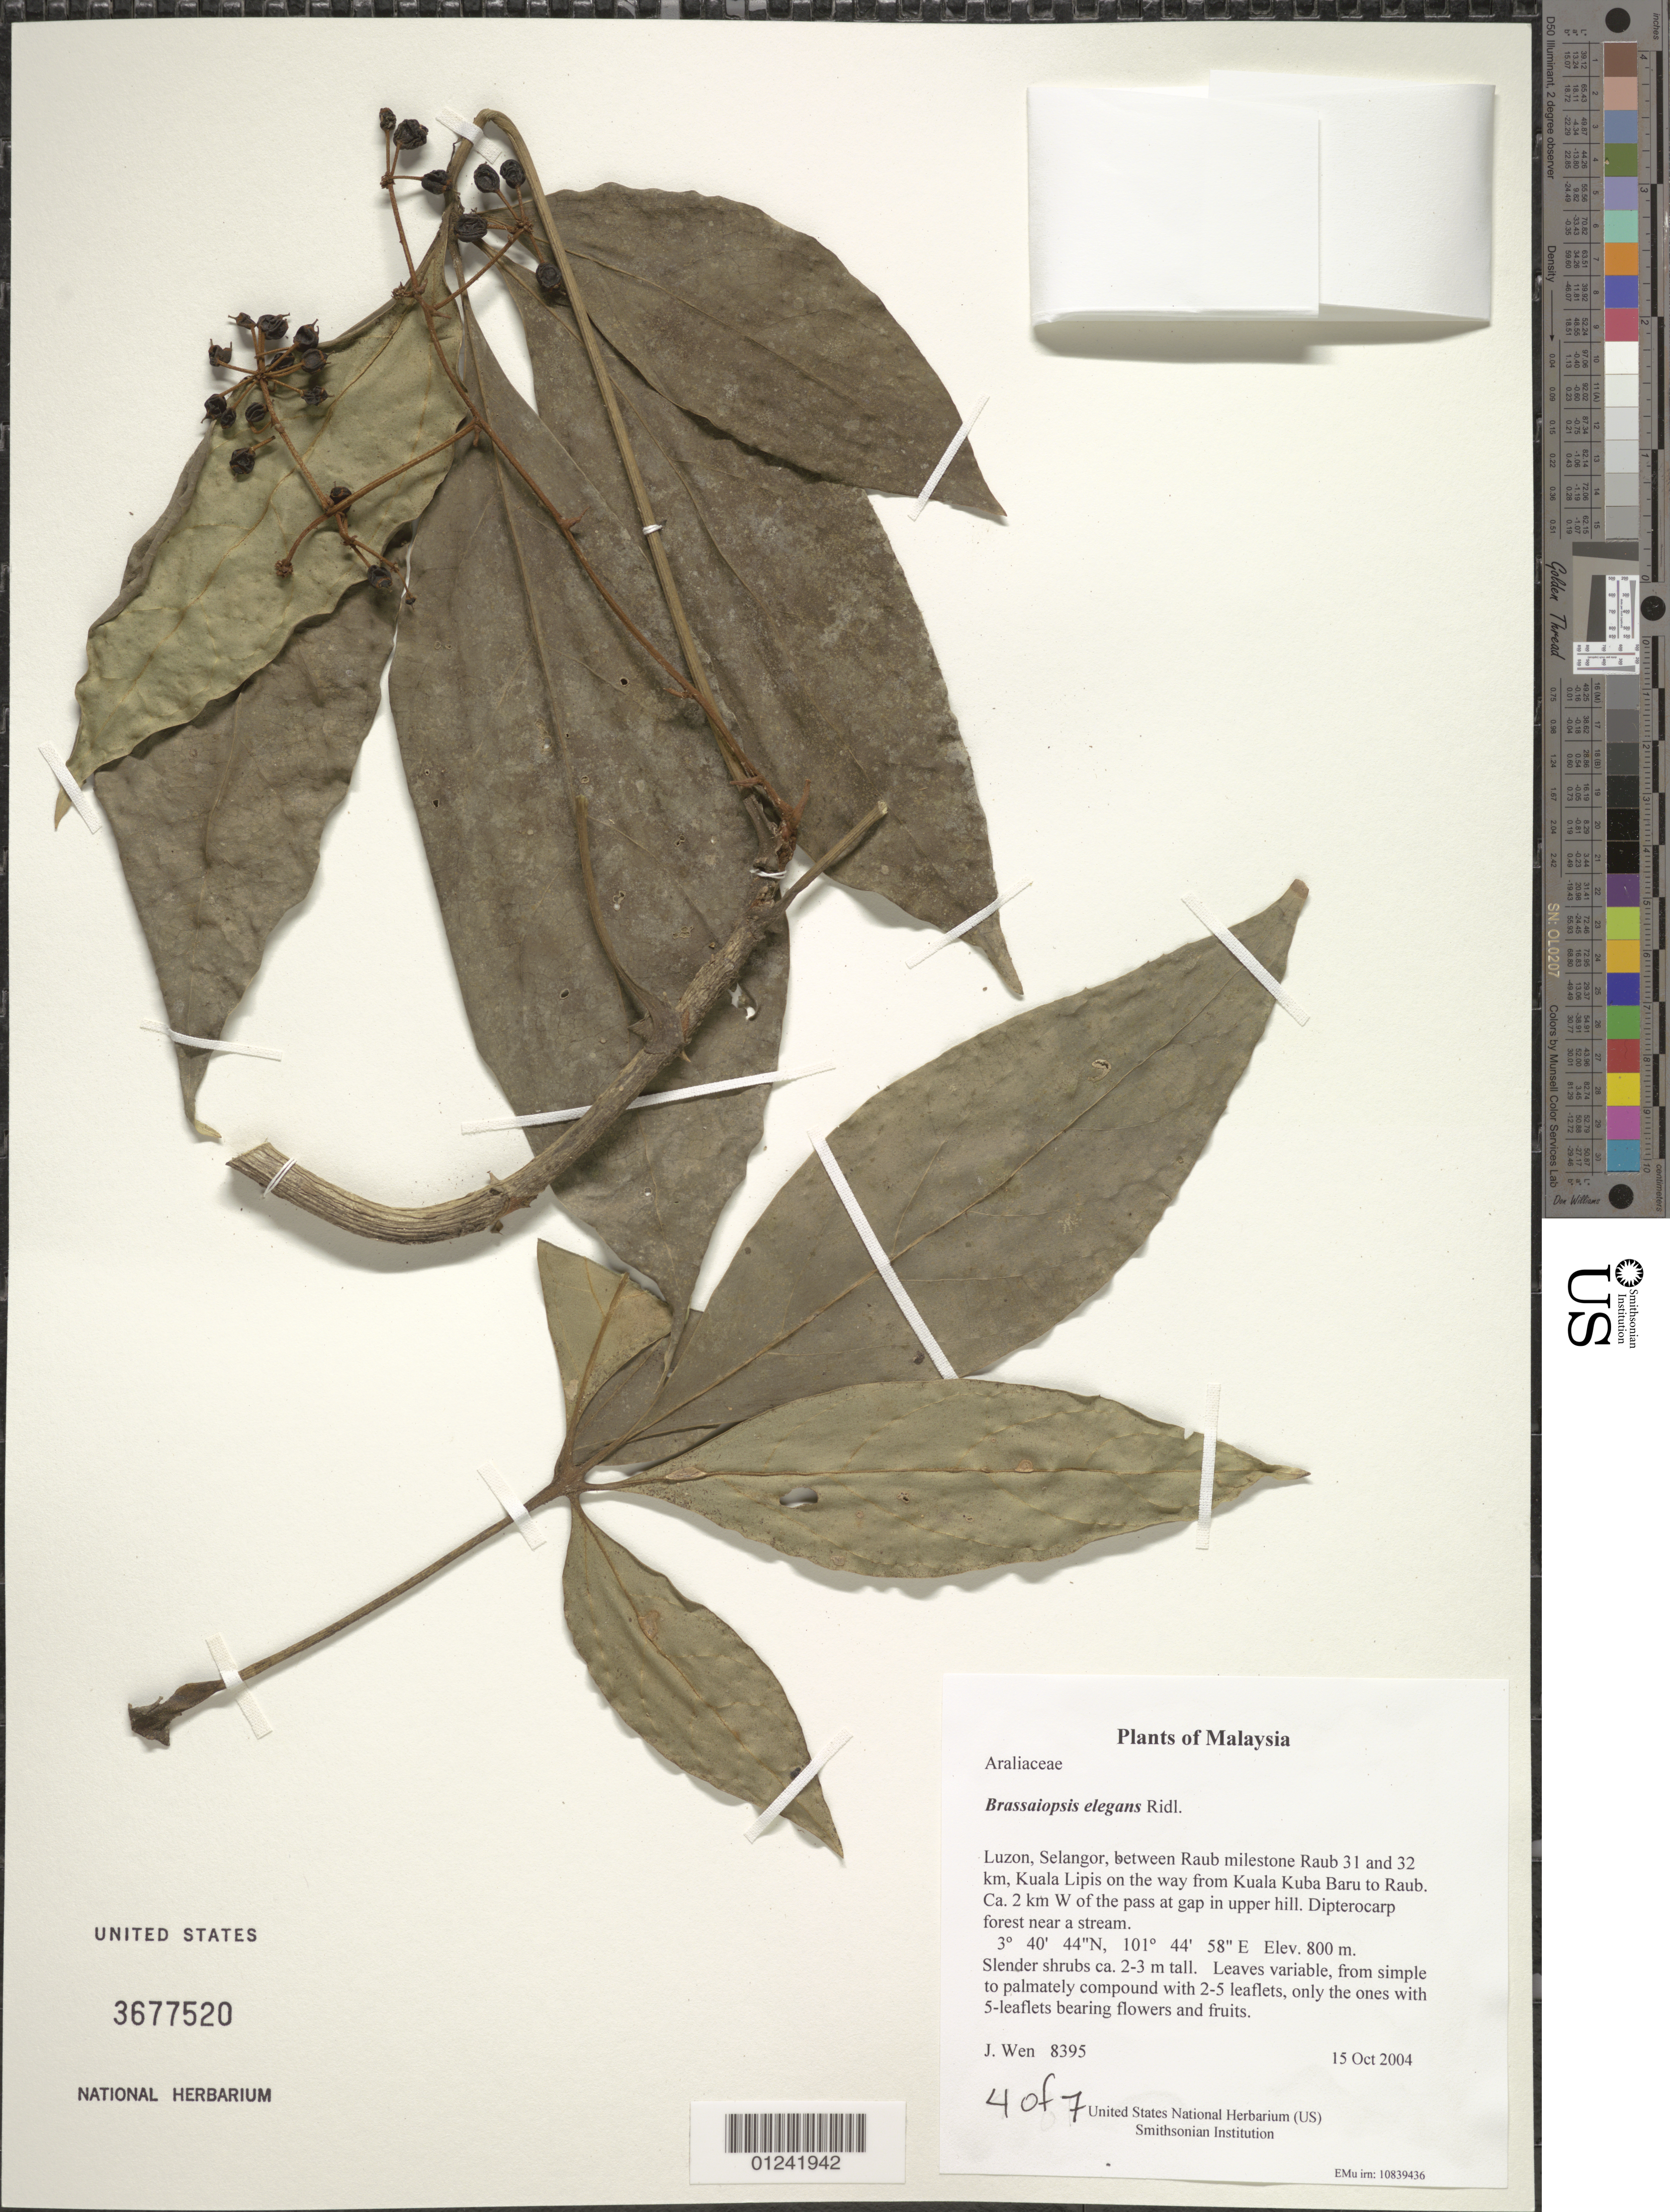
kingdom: Plantae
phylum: Tracheophyta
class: Magnoliopsida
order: Apiales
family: Araliaceae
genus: Brassaiopsis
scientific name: Brassaiopsis elegans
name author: Ridl.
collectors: J. Wen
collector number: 8395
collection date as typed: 15 Oct 2004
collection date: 2004-10-15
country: Malaysia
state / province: Selangor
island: Luzon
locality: between Raub milestone Raub 31 and 32 km, Kuala Lipis on the way from Kuala Kuba Baru to Raub. Ca. 2 km W of the pass at gap in upper hill. Dipterocarp forest near a stream.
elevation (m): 800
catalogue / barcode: US 3677520